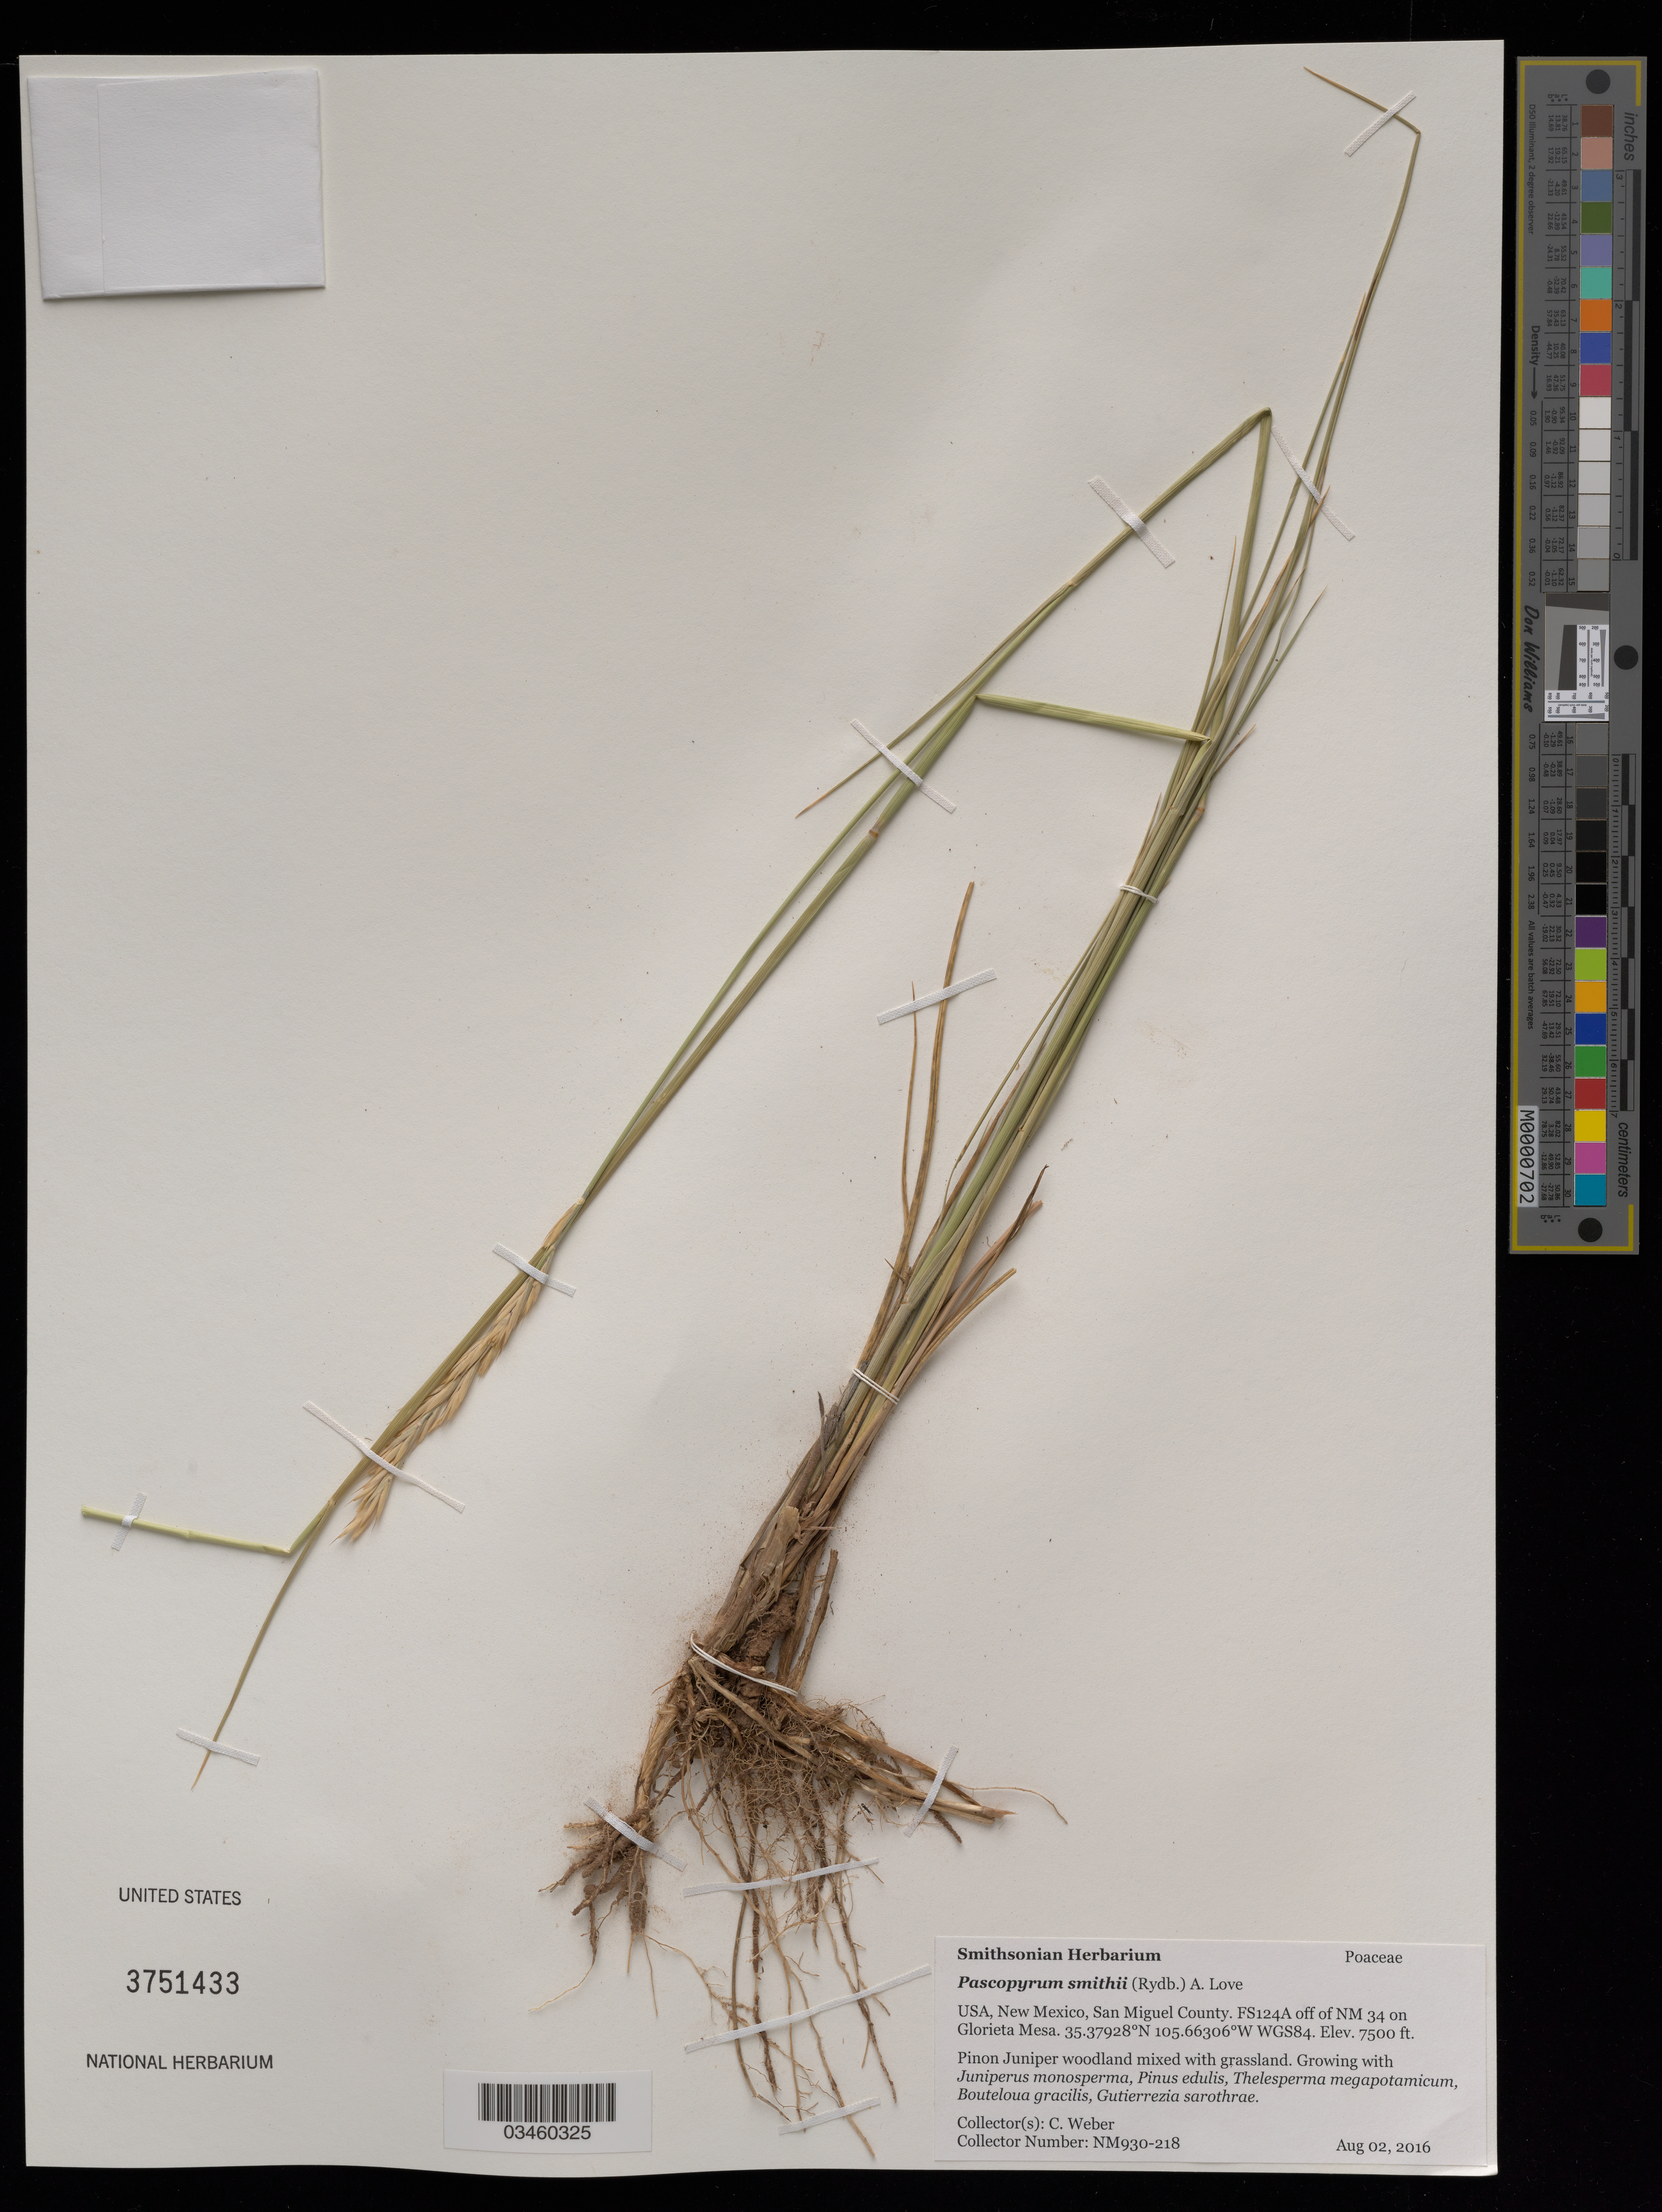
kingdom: Plantae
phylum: Tracheophyta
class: Liliopsida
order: Poales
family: Poaceae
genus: Pascopyrum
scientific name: Pascopyrum smithii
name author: (Rydb.) Barkworth & Dewey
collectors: C. Weber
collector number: NM930-218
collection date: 2016-08-02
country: United States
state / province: New Mexico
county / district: San Miguel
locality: FS 124A off NM 34 on Glorieta Mesa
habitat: Pinon Juniper woodland mixed with grassland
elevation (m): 2286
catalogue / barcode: US 3751433